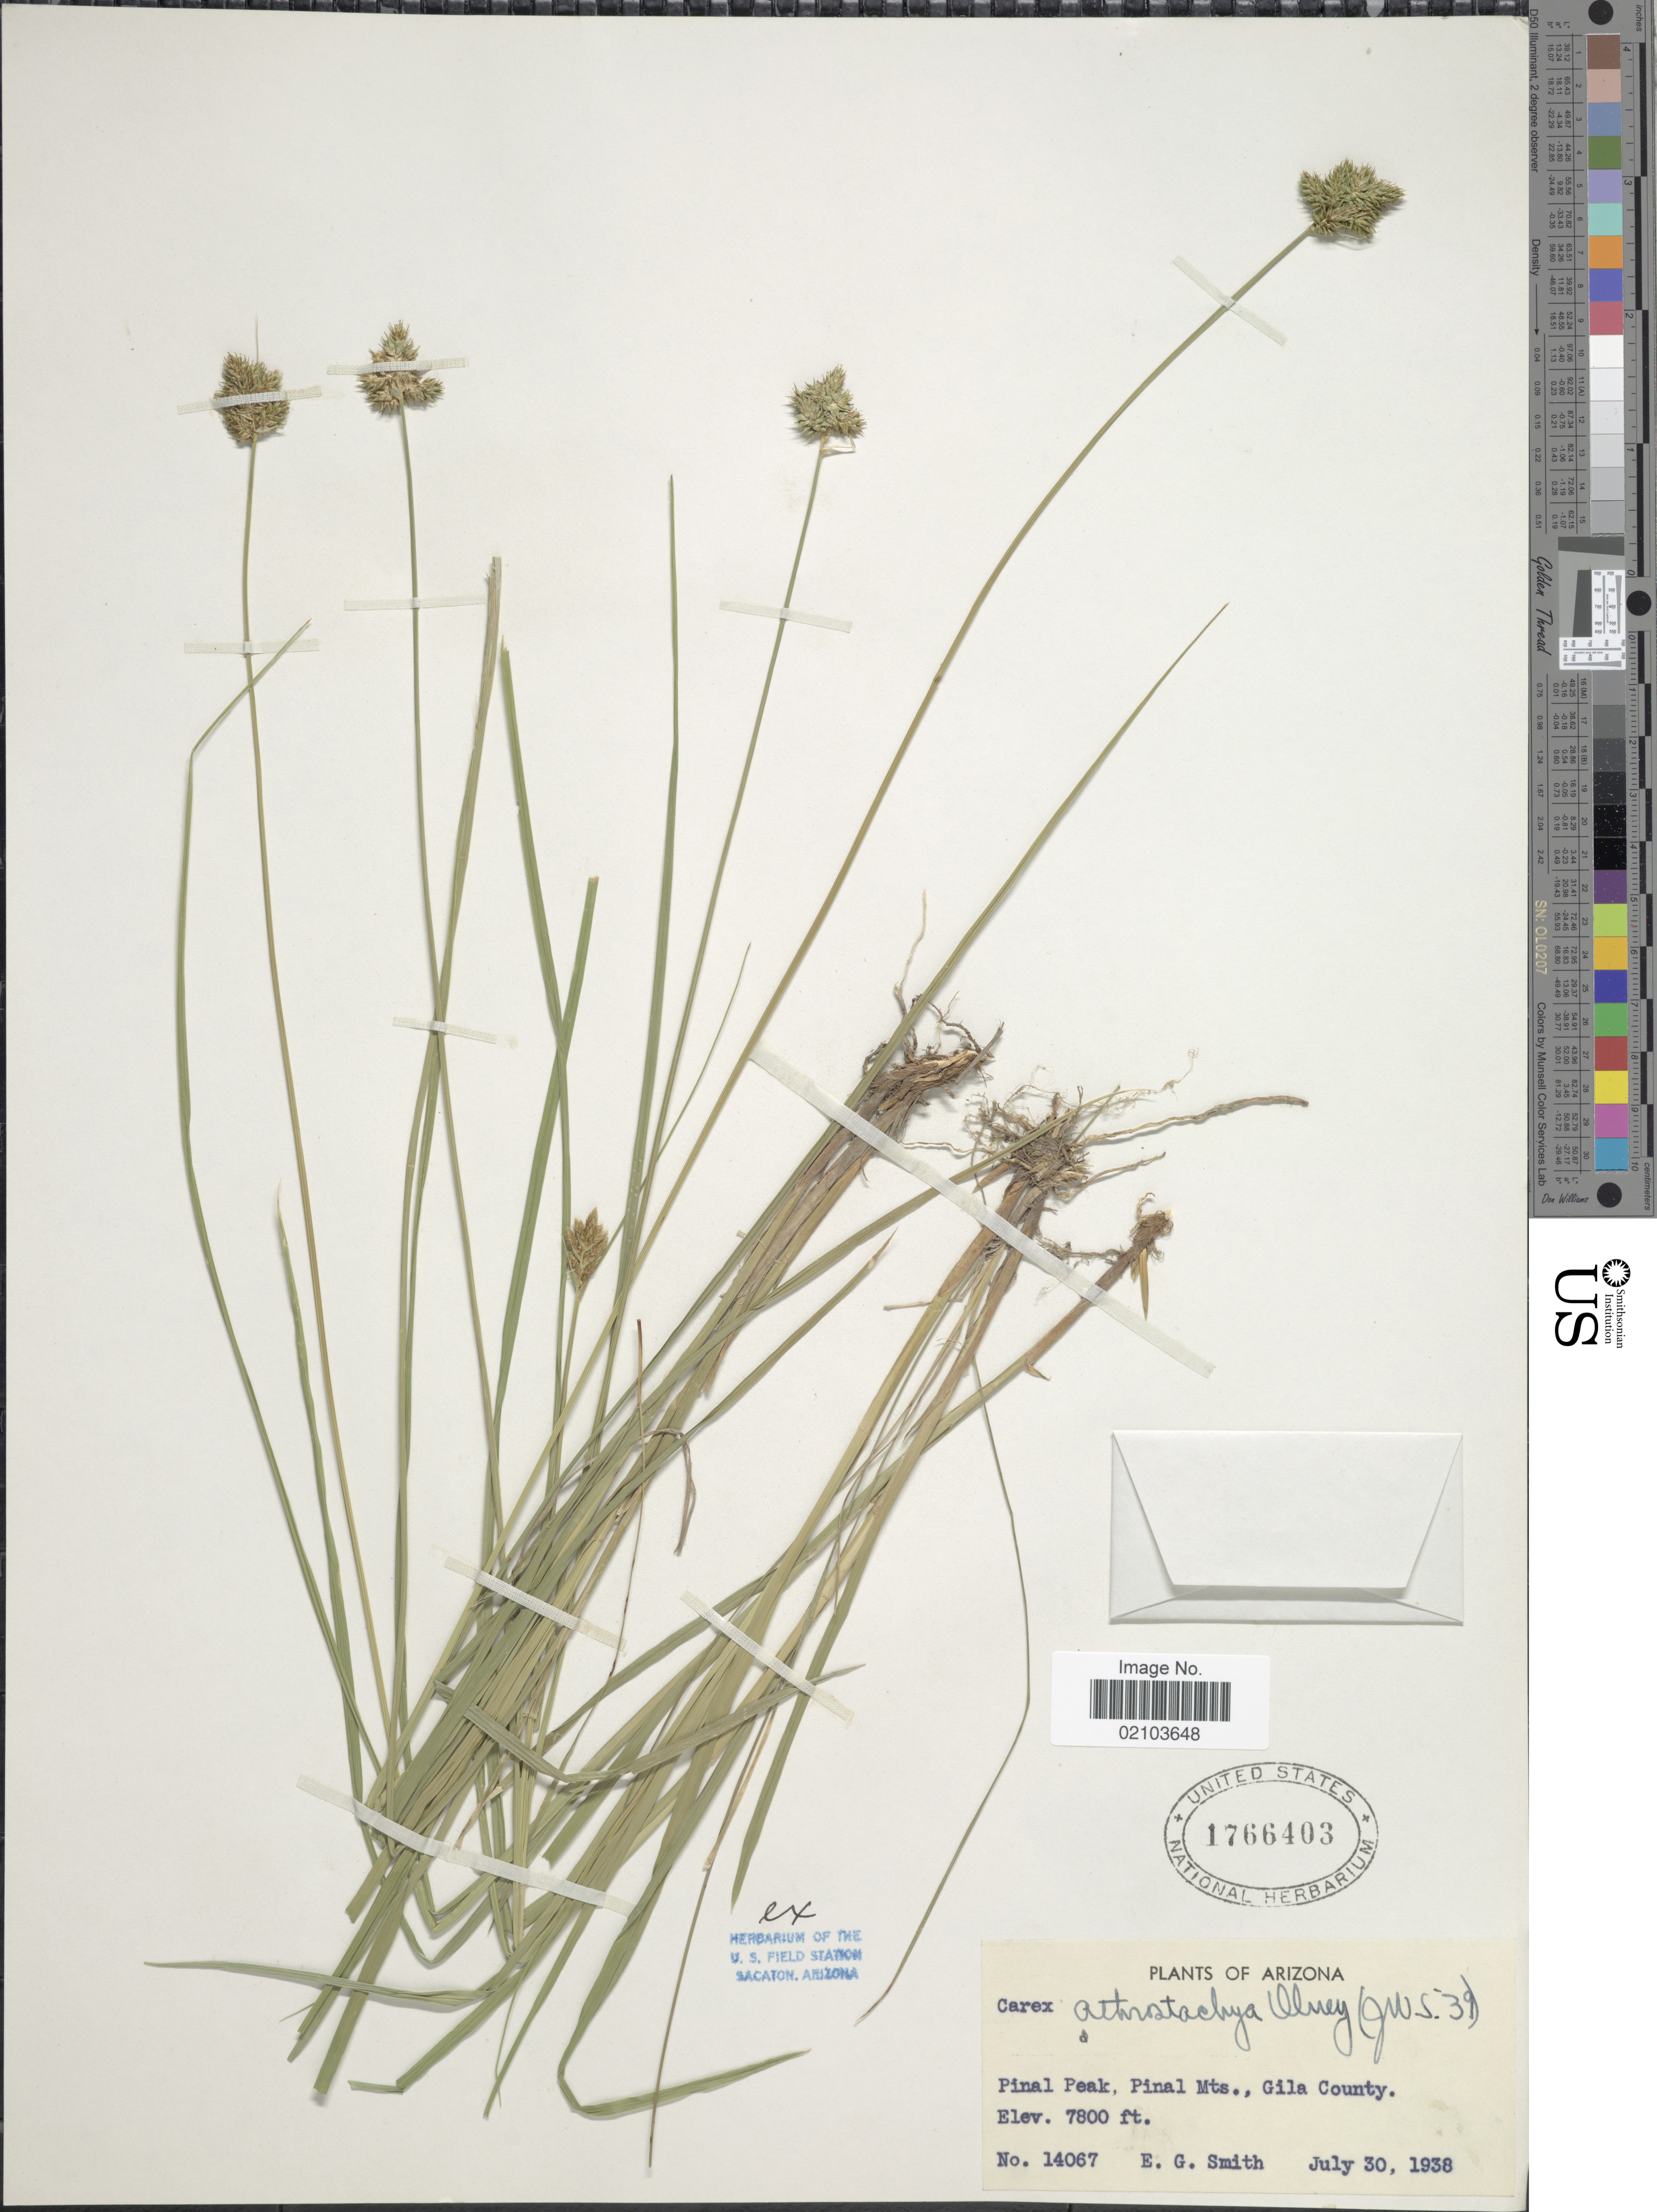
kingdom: Plantae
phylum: Tracheophyta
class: Liliopsida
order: Poales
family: Cyperaceae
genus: Carex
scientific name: Carex athrostachya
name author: Olney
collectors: E. G. Smith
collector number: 14067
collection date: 1938-07-30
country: United States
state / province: Arizona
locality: Pinal Peak, Pinal Mts., Gila County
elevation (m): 2377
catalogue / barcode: US 1766403